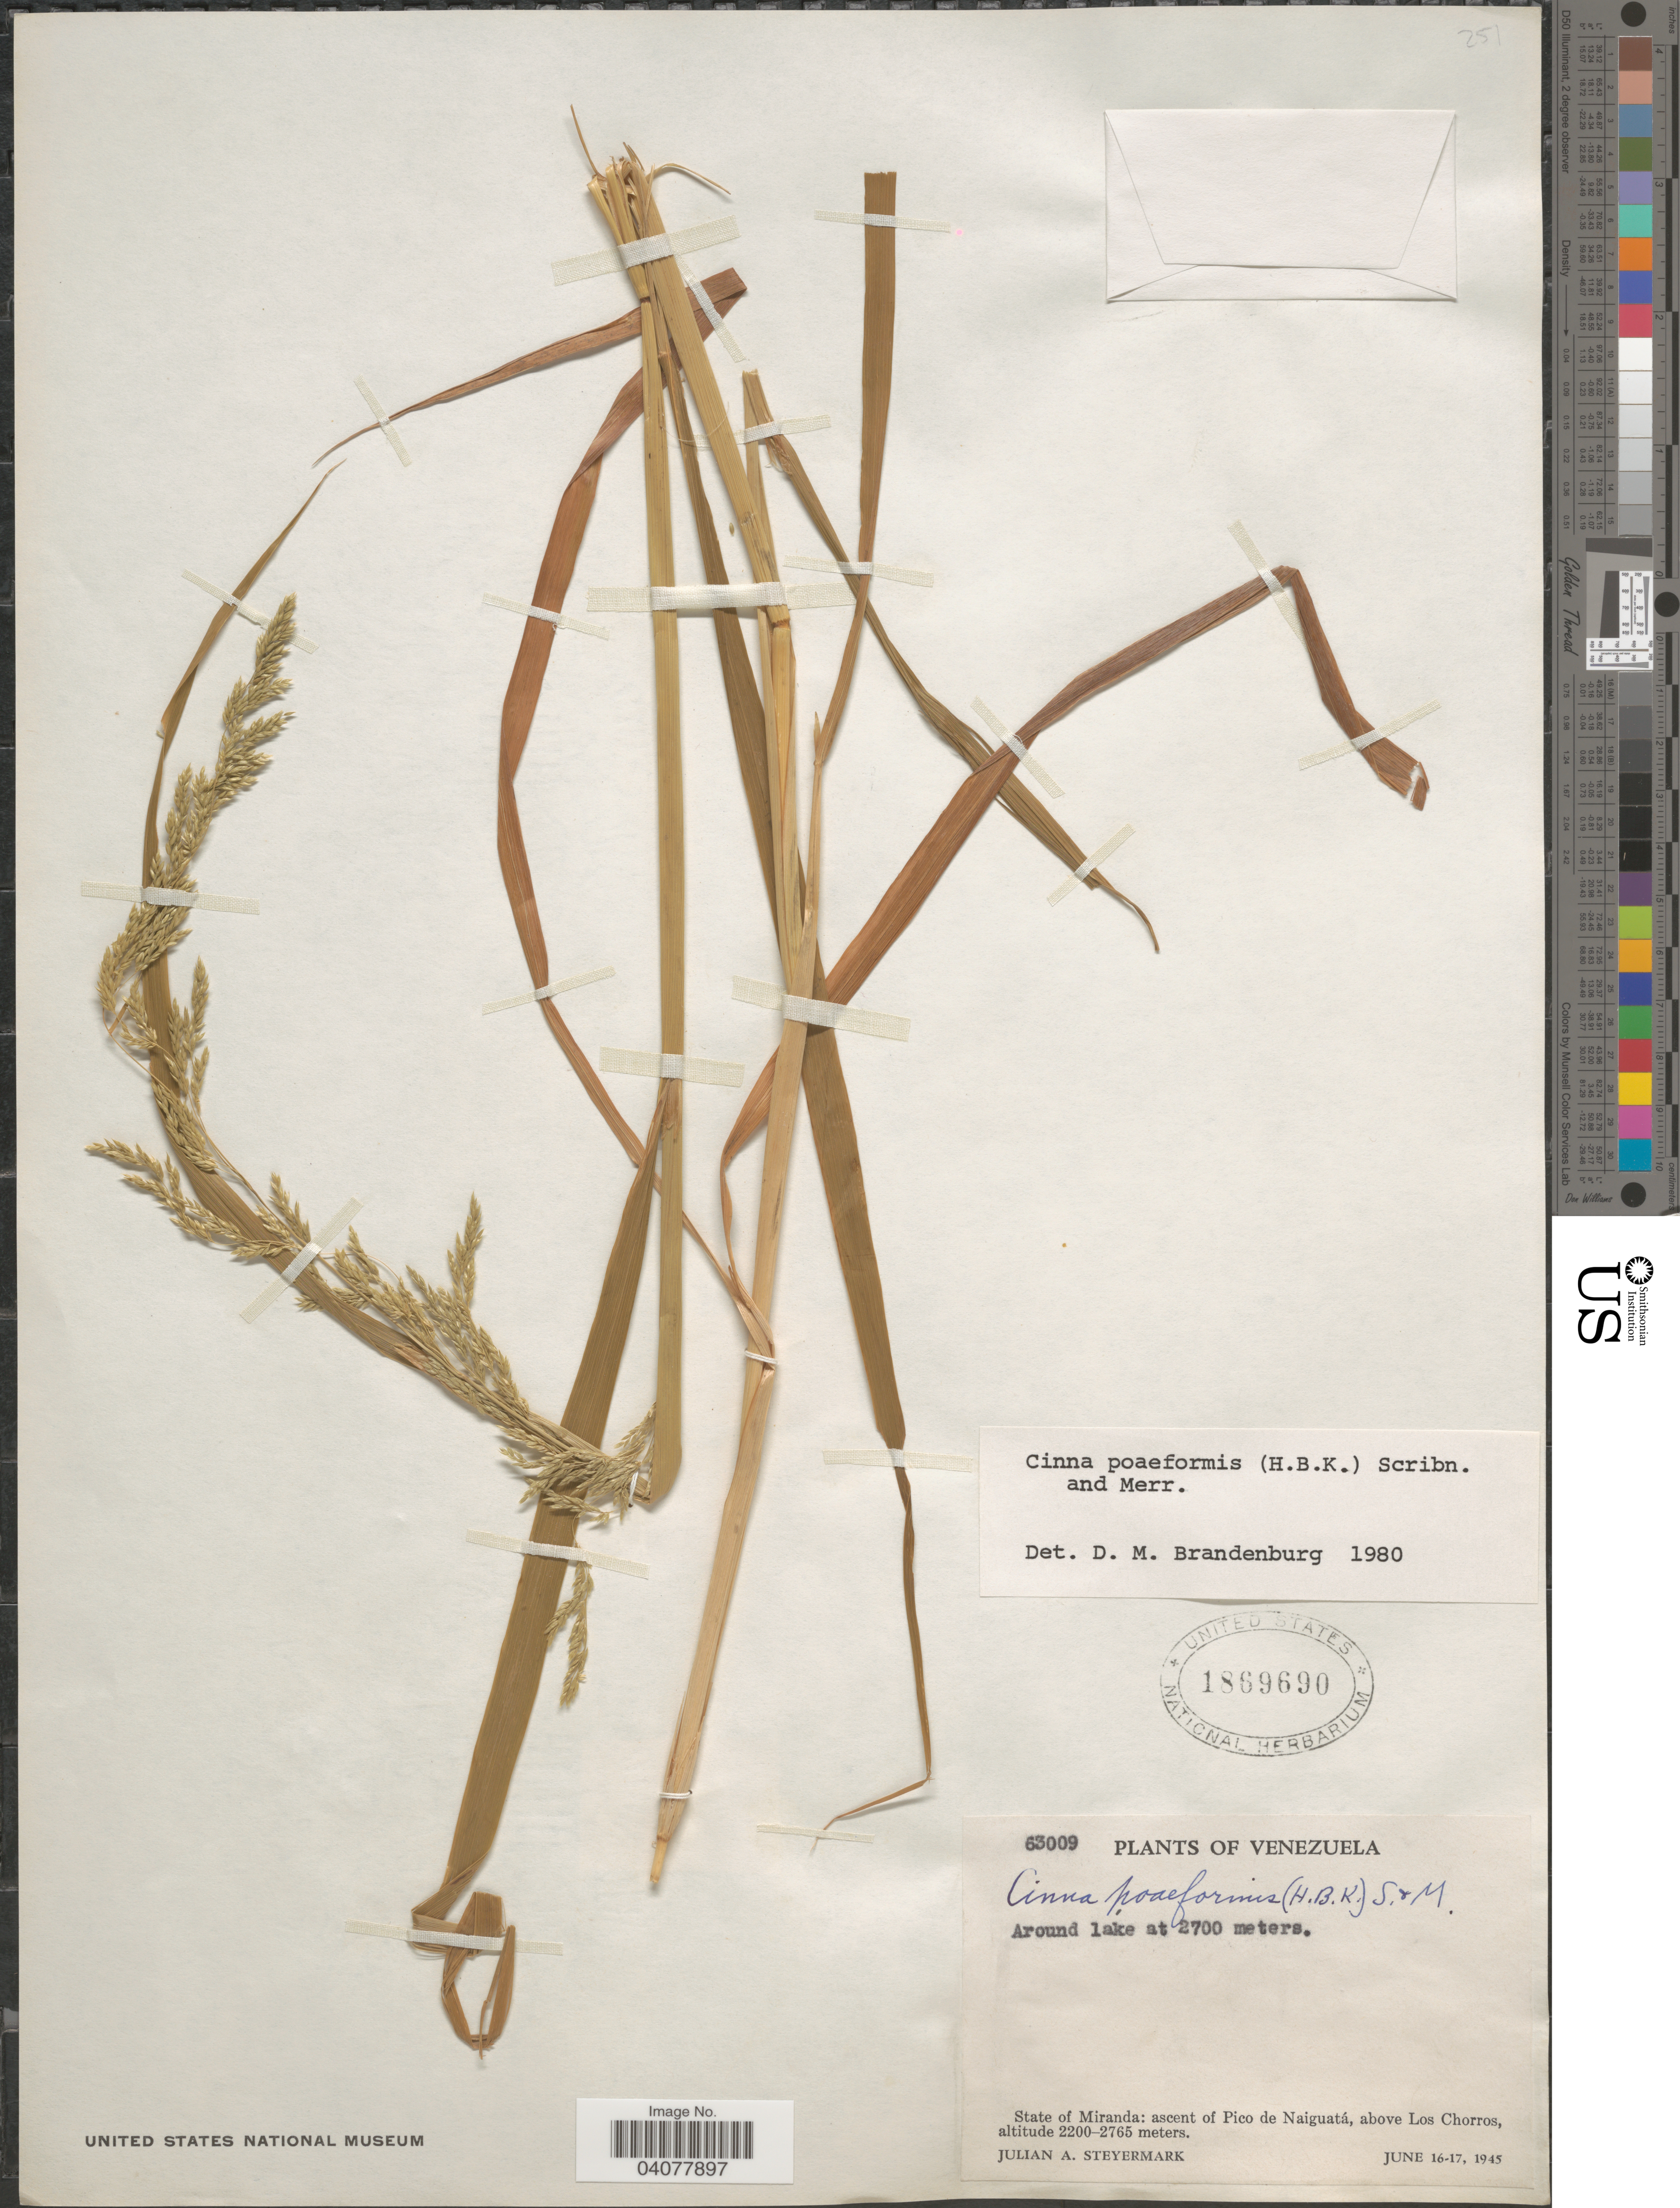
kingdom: Plantae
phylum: Tracheophyta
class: Liliopsida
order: Poales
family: Poaceae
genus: Cinna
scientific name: Cinna poiformis (Kunth) Scribn. & Merr.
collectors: J. Steyermark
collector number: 63009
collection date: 1945-06-16/1945-06-17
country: Venezuela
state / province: Miranda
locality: Around lake. Ascent of Pico de Naiguatá, above Los Chorros.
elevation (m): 2700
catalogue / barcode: US 1869690